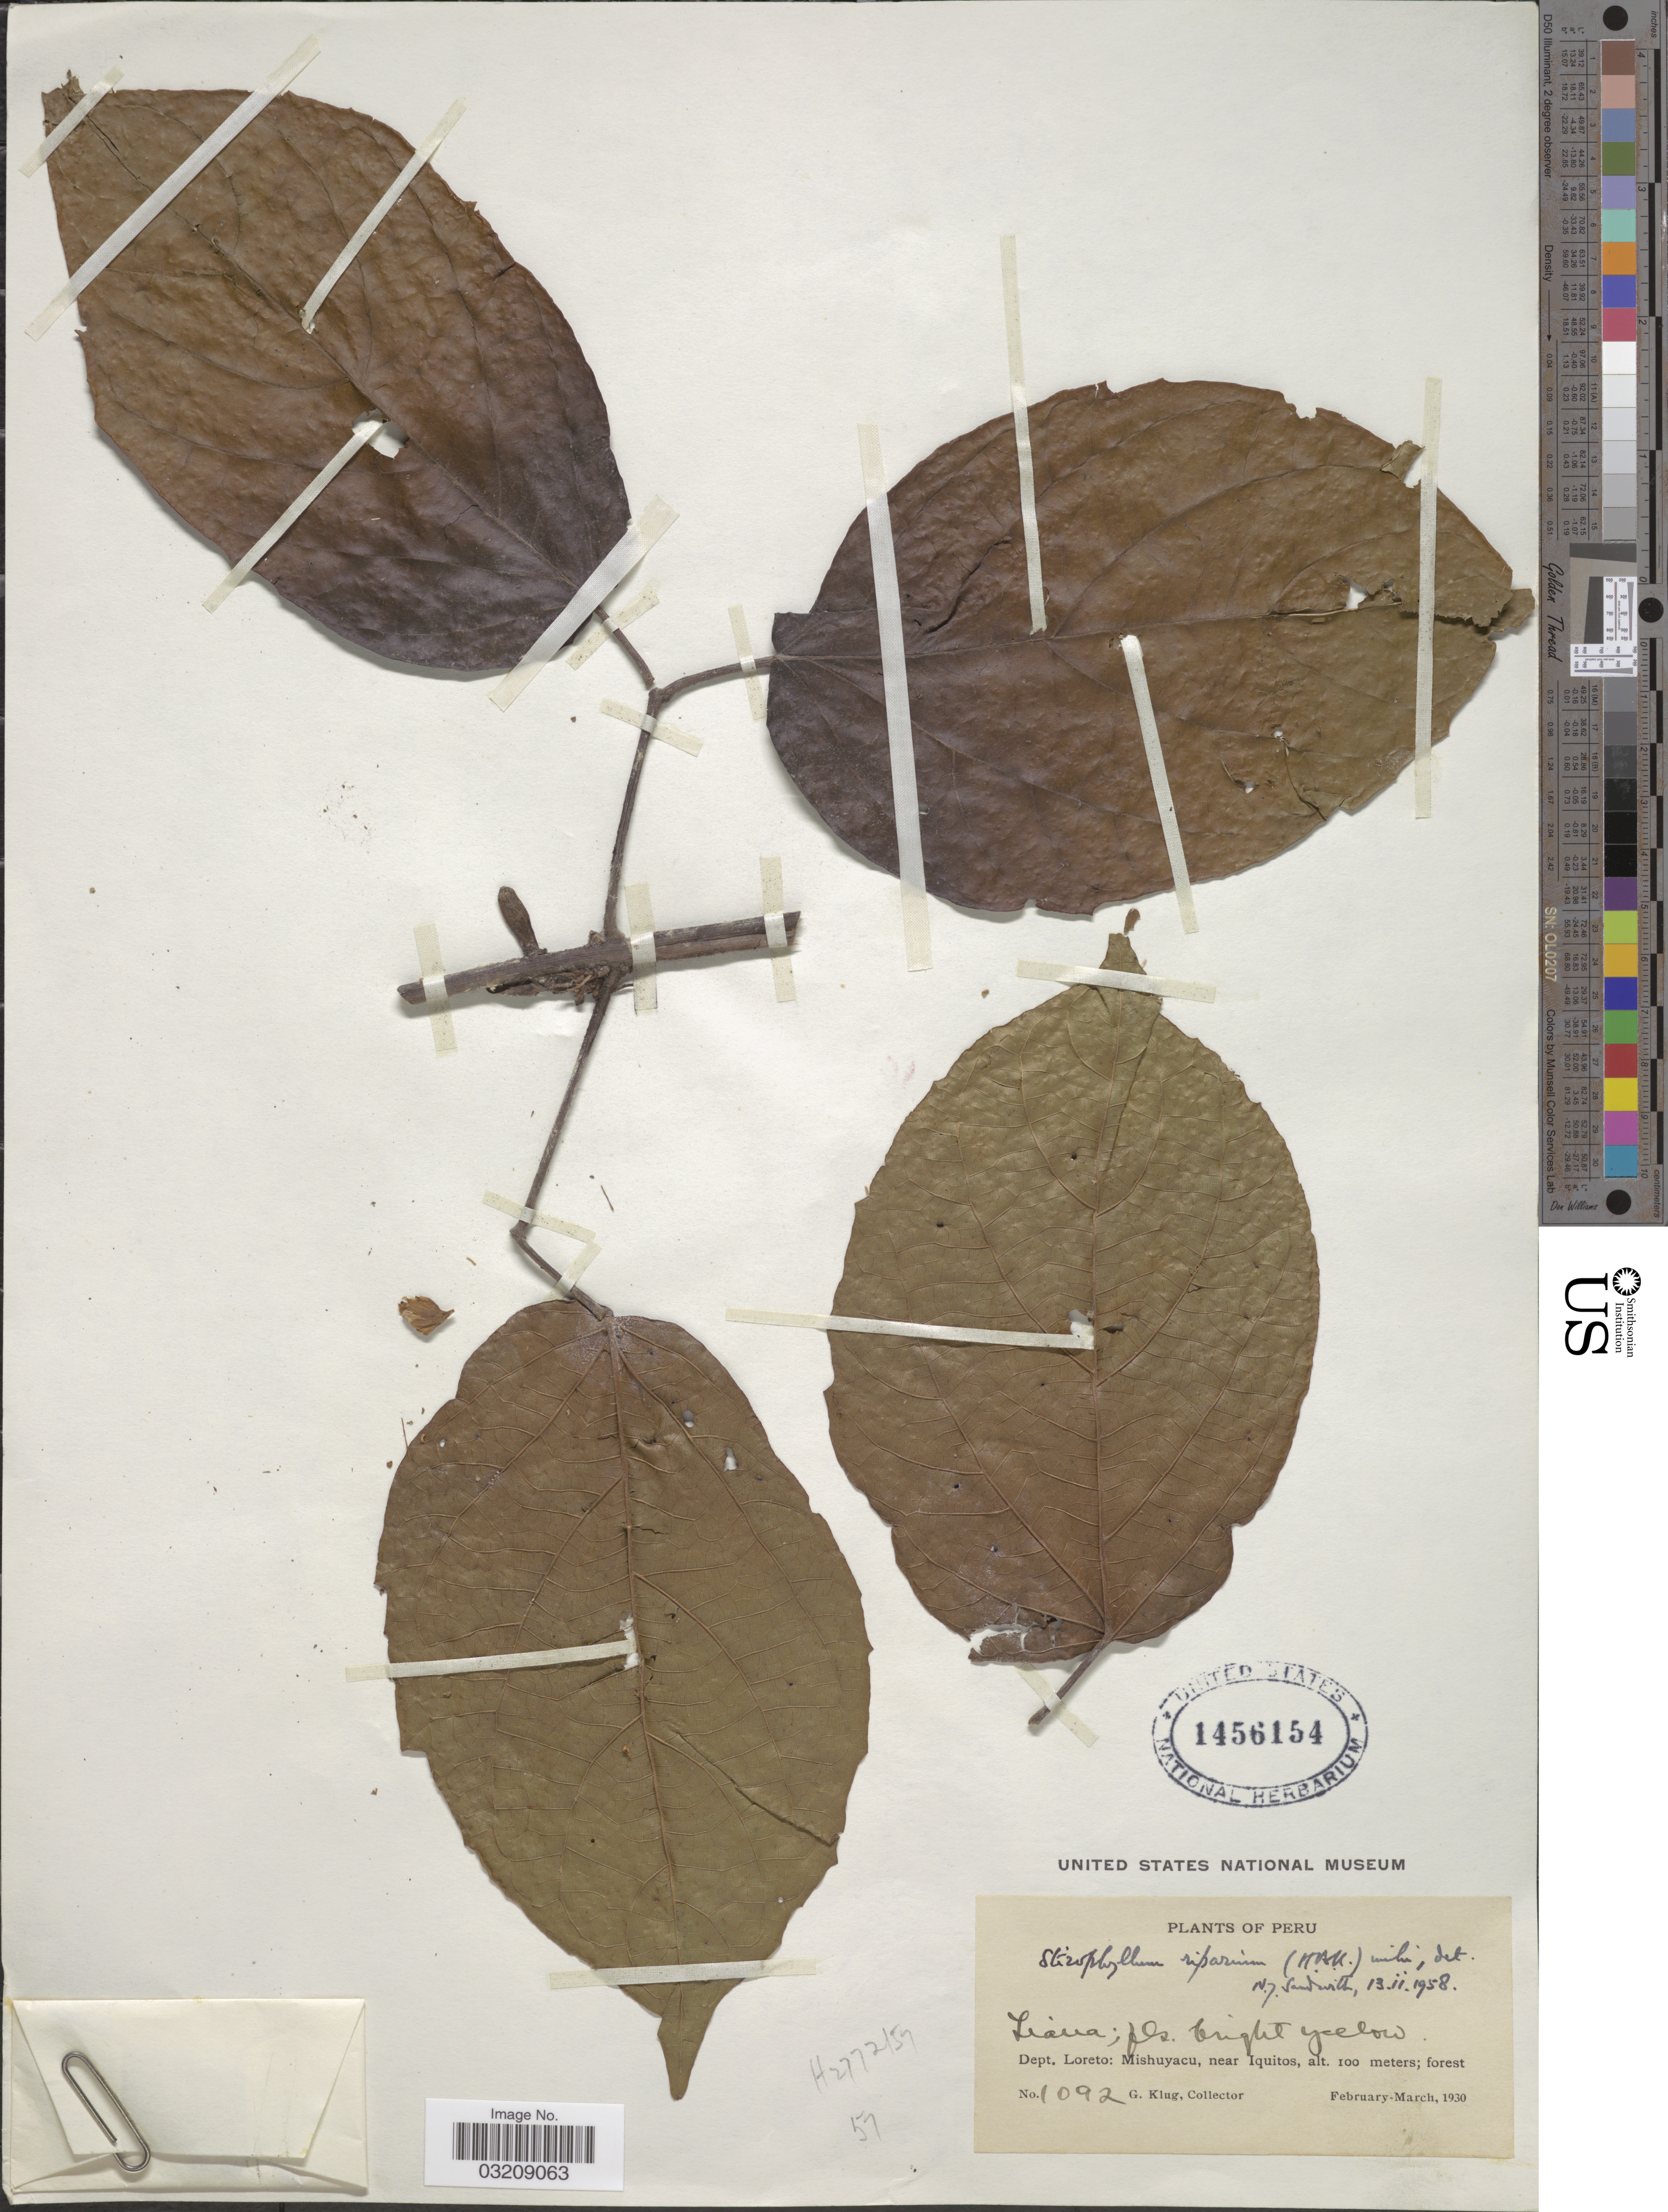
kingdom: Plantae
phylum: Tracheophyta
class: Magnoliopsida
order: Lamiales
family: Bignoniaceae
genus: Stizophyllum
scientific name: Stizophyllum riparium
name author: (Kunth) Sandwith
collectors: G. Klug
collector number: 1092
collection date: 1930-02/1930-03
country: Peru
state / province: Loreto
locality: Dept. Loreto: Mishuyacu, near Iquitos.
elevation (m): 100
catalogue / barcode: US 1456154